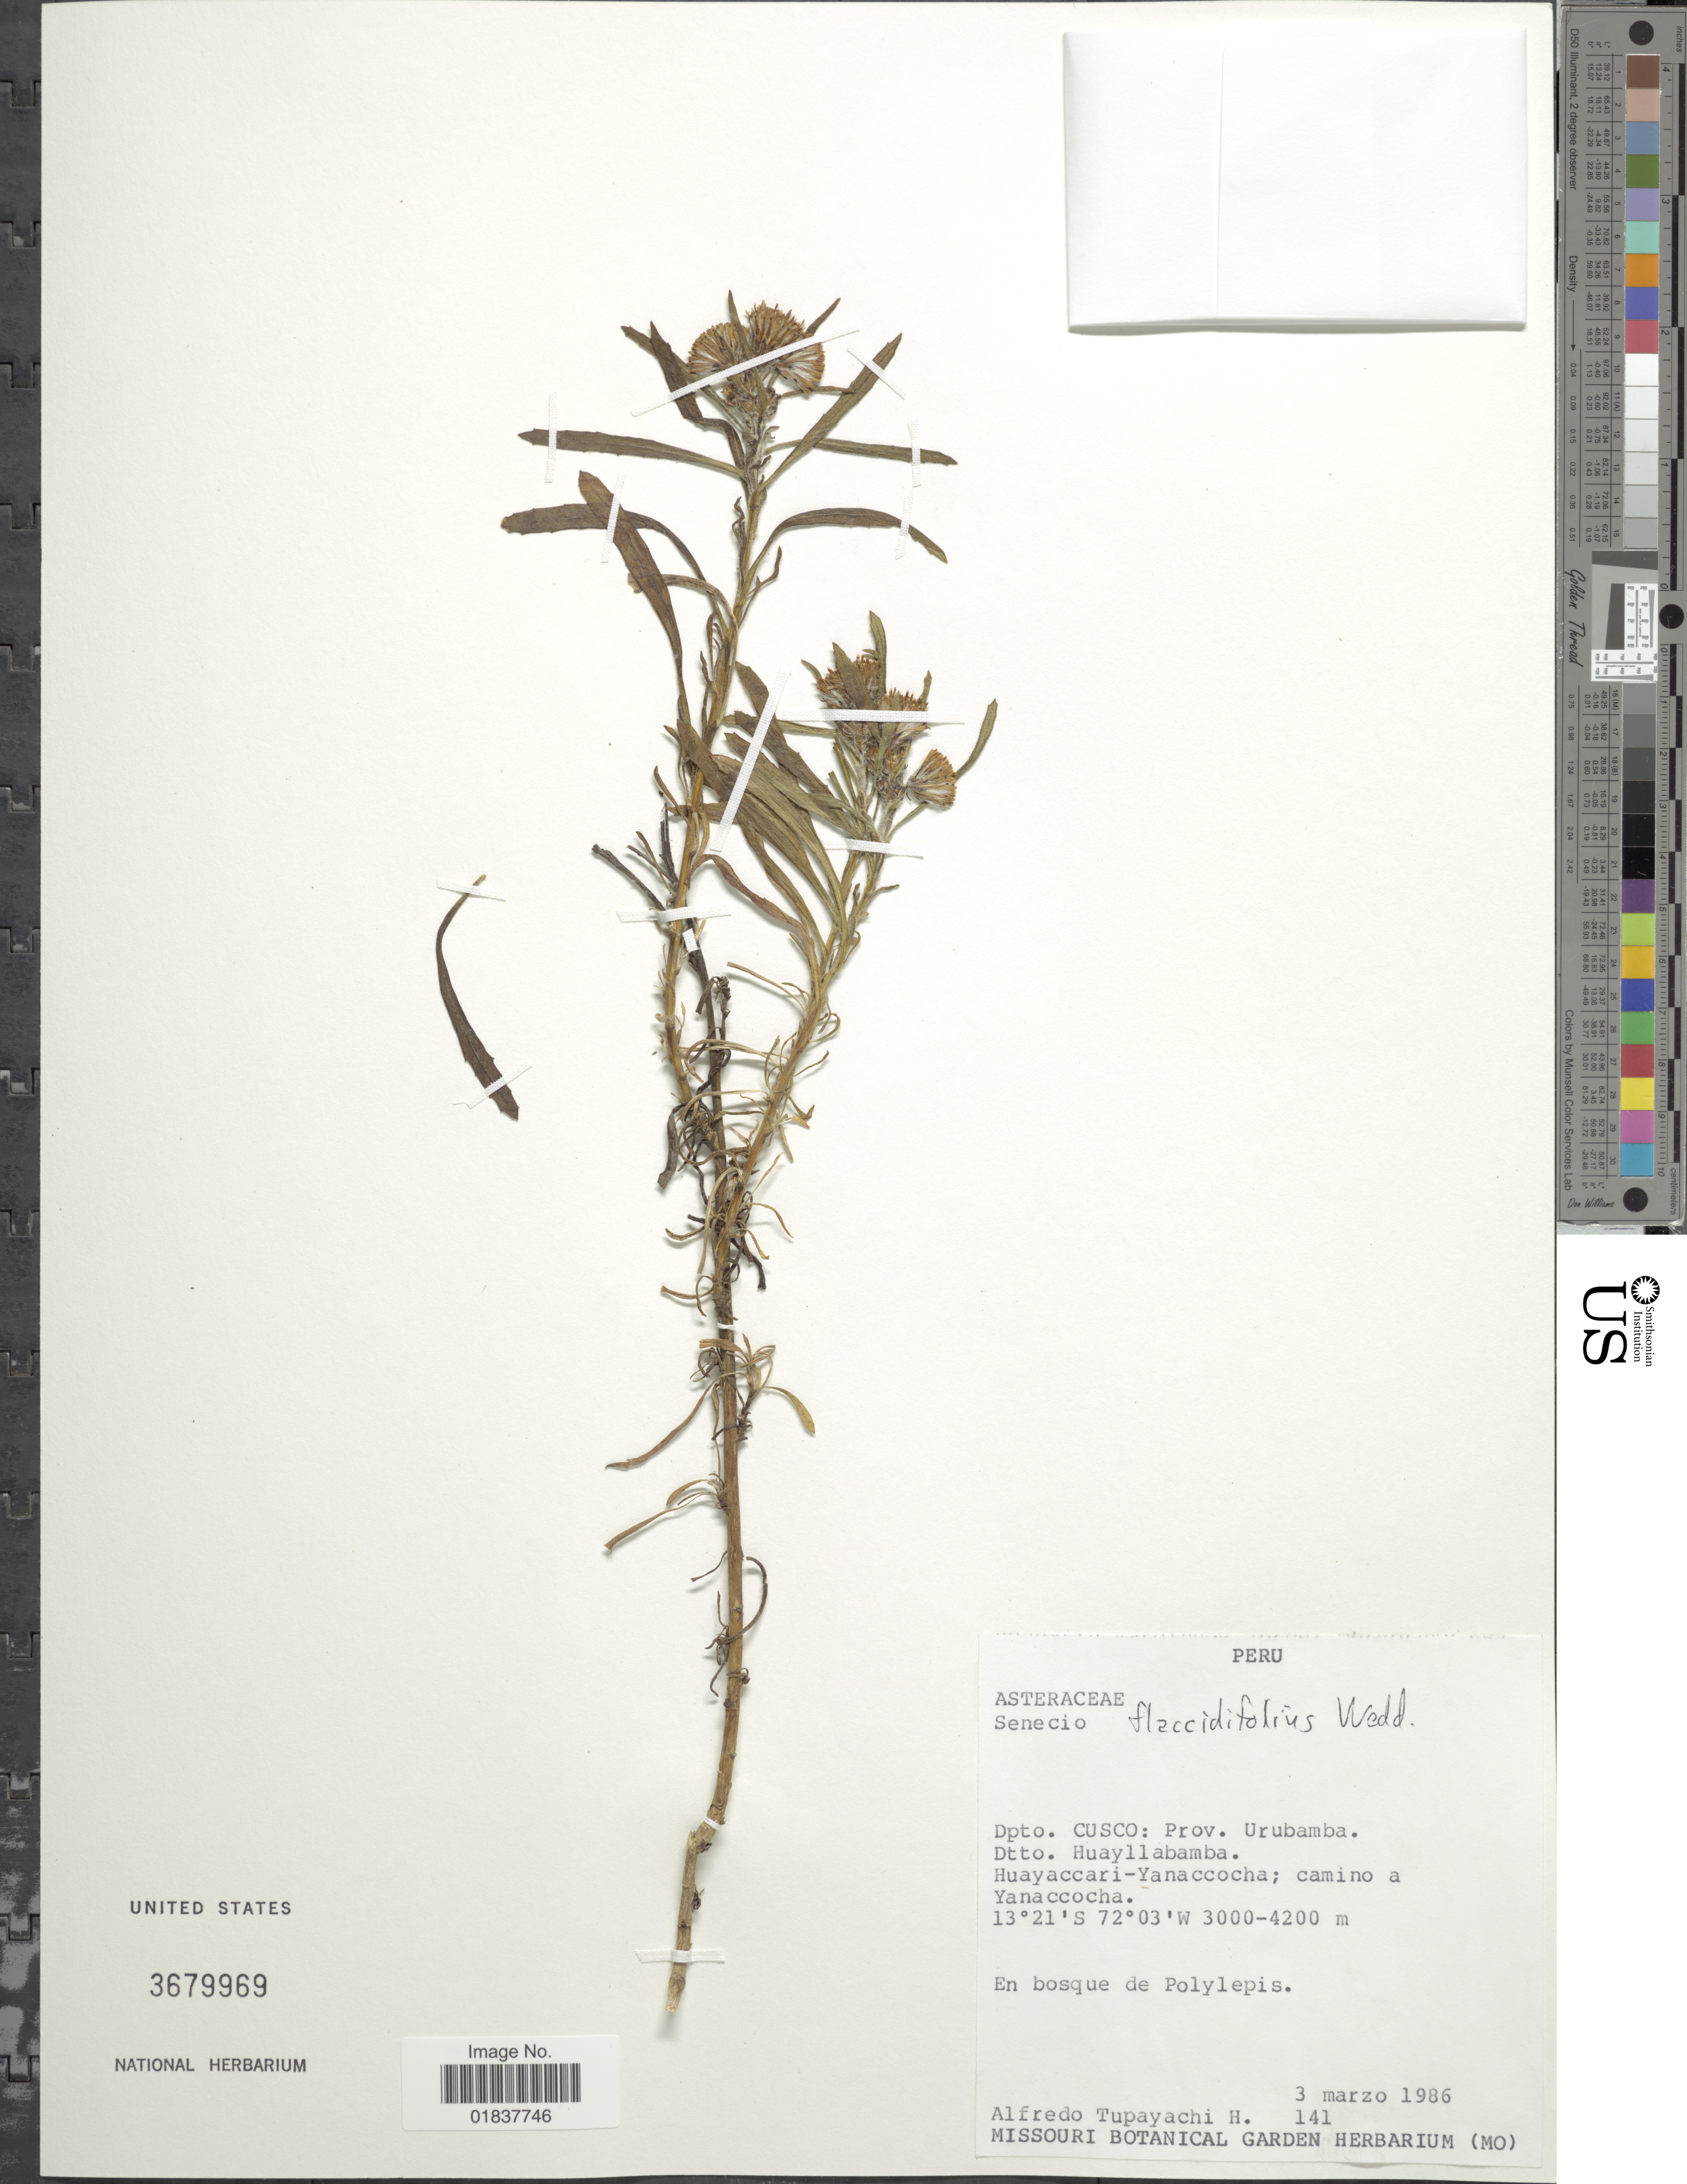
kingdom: Plantae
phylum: Tracheophyta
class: Magnoliopsida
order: Asterales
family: Asteraceae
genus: Senecio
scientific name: Senecio flaccidifolius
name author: Wedd.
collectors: A. Tupayachi H.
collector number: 141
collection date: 1986-03-03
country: Peru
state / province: Cusco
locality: Prov. Urubamba, Dtto. Huayllabamba, Huayaccari-Yanaccocha, camino a Yanaccocha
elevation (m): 3000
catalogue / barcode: US 3679969